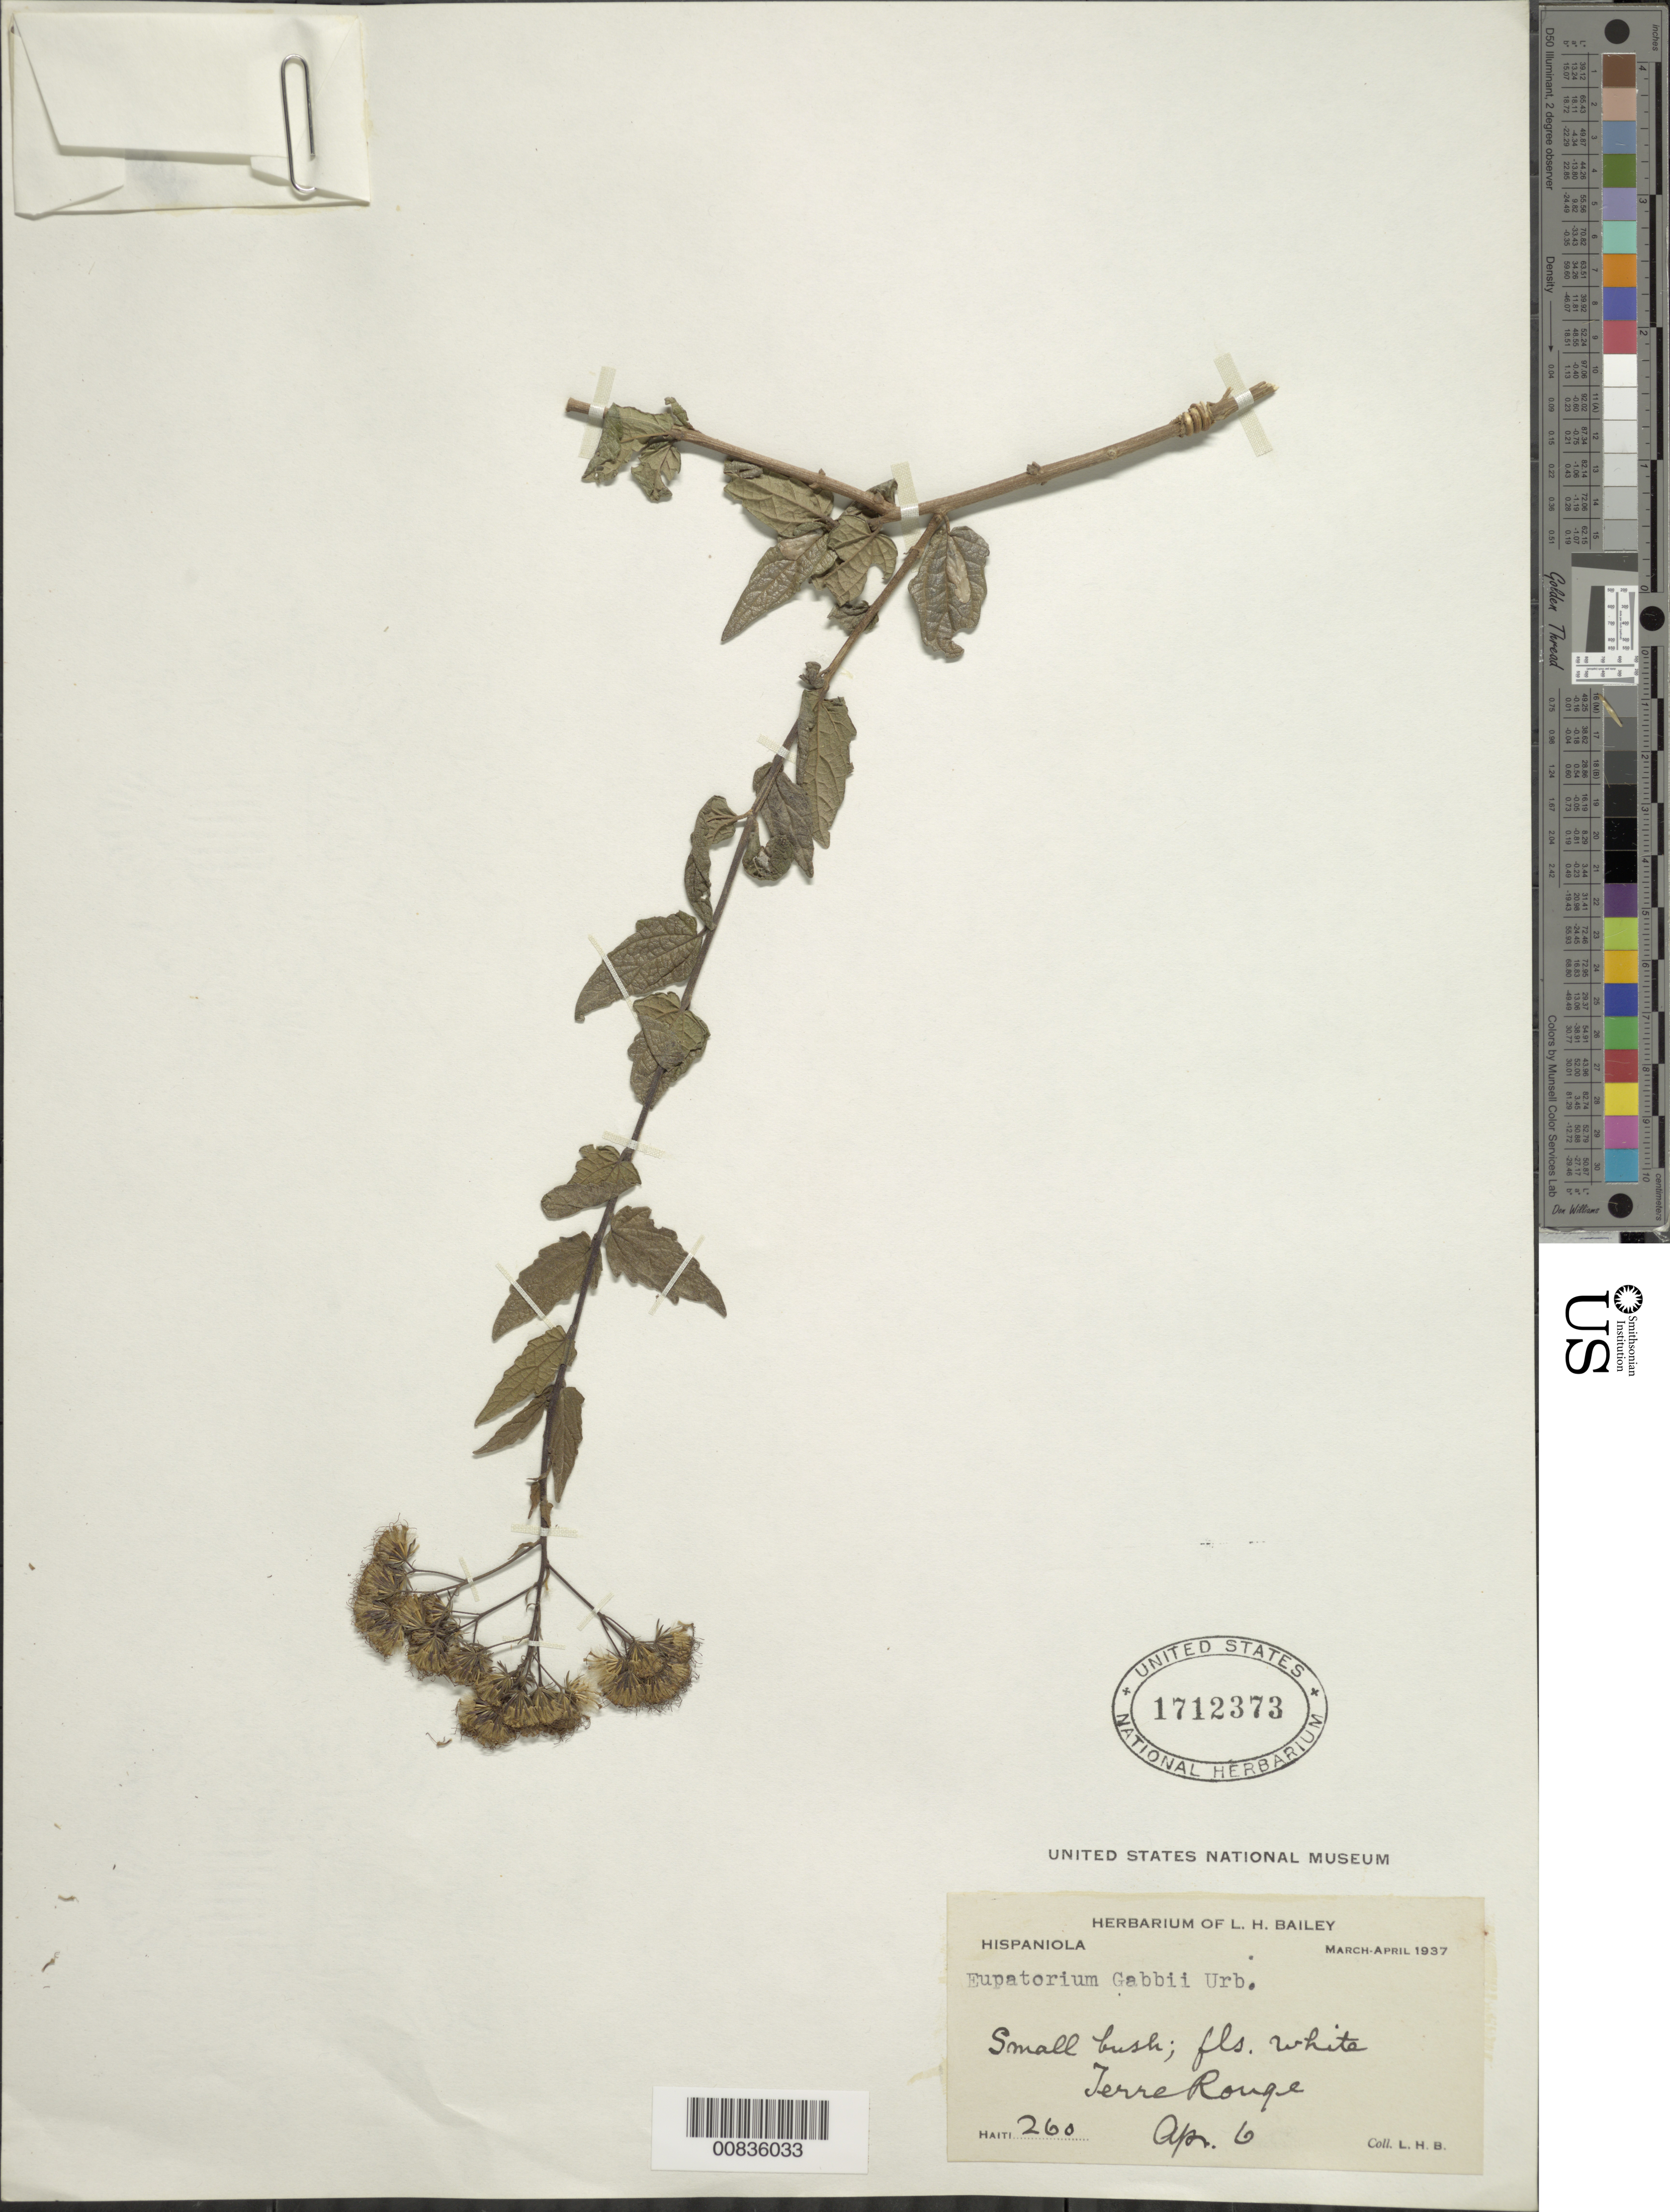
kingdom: Plantae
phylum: Tracheophyta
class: Magnoliopsida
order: Asterales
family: Asteraceae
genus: Koanophyllon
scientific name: Koanophyllon gabbii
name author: (Urb.) R.M. King & H. Rob.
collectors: L. H. Bailey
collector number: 260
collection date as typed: Mar 1937 to -- Apr 1937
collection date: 1937-03/1937-04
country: Dominican Republic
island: Hispaniola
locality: Terre Rouge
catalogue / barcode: US 1712373